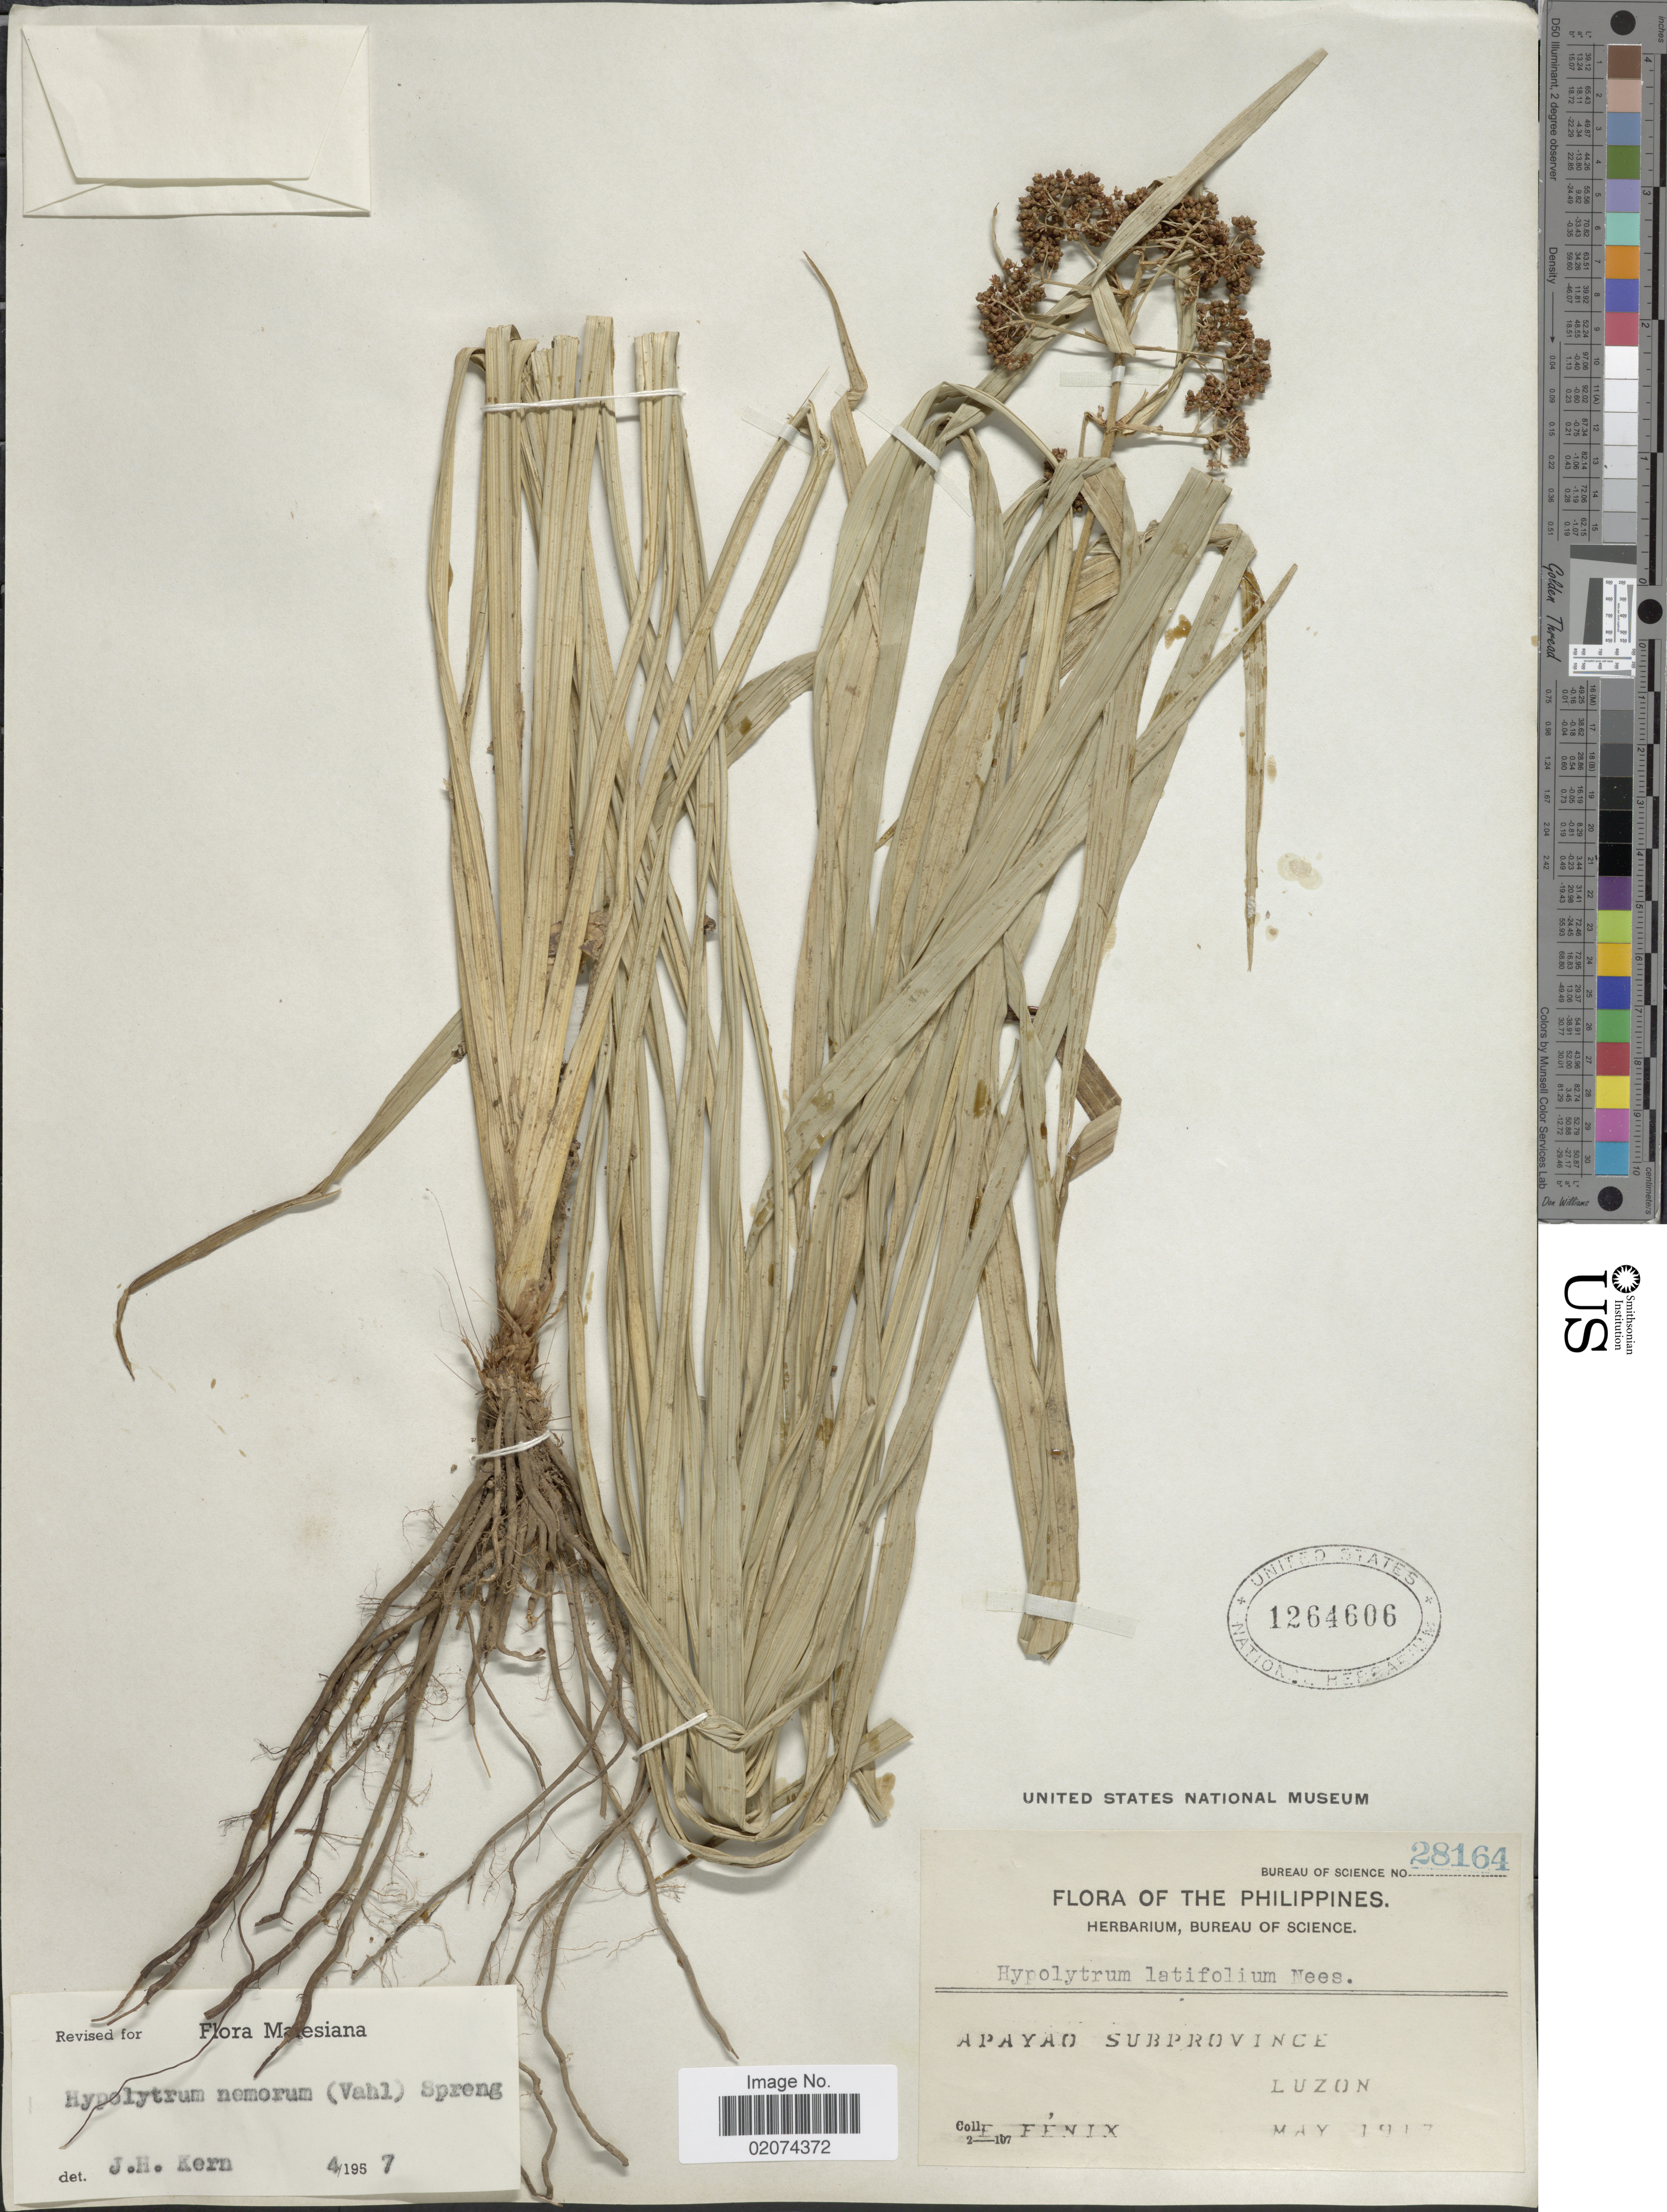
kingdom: Plantae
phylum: Tracheophyta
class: Liliopsida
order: Poales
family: Cyperaceae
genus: Hypolytrum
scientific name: Hypolytrum nemorum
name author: (Vahl) Spreng.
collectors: E. Fénix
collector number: Bureau of Science28164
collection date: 1917-05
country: Philippines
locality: Apayao Subprovince, Luzon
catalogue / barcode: US 1264606